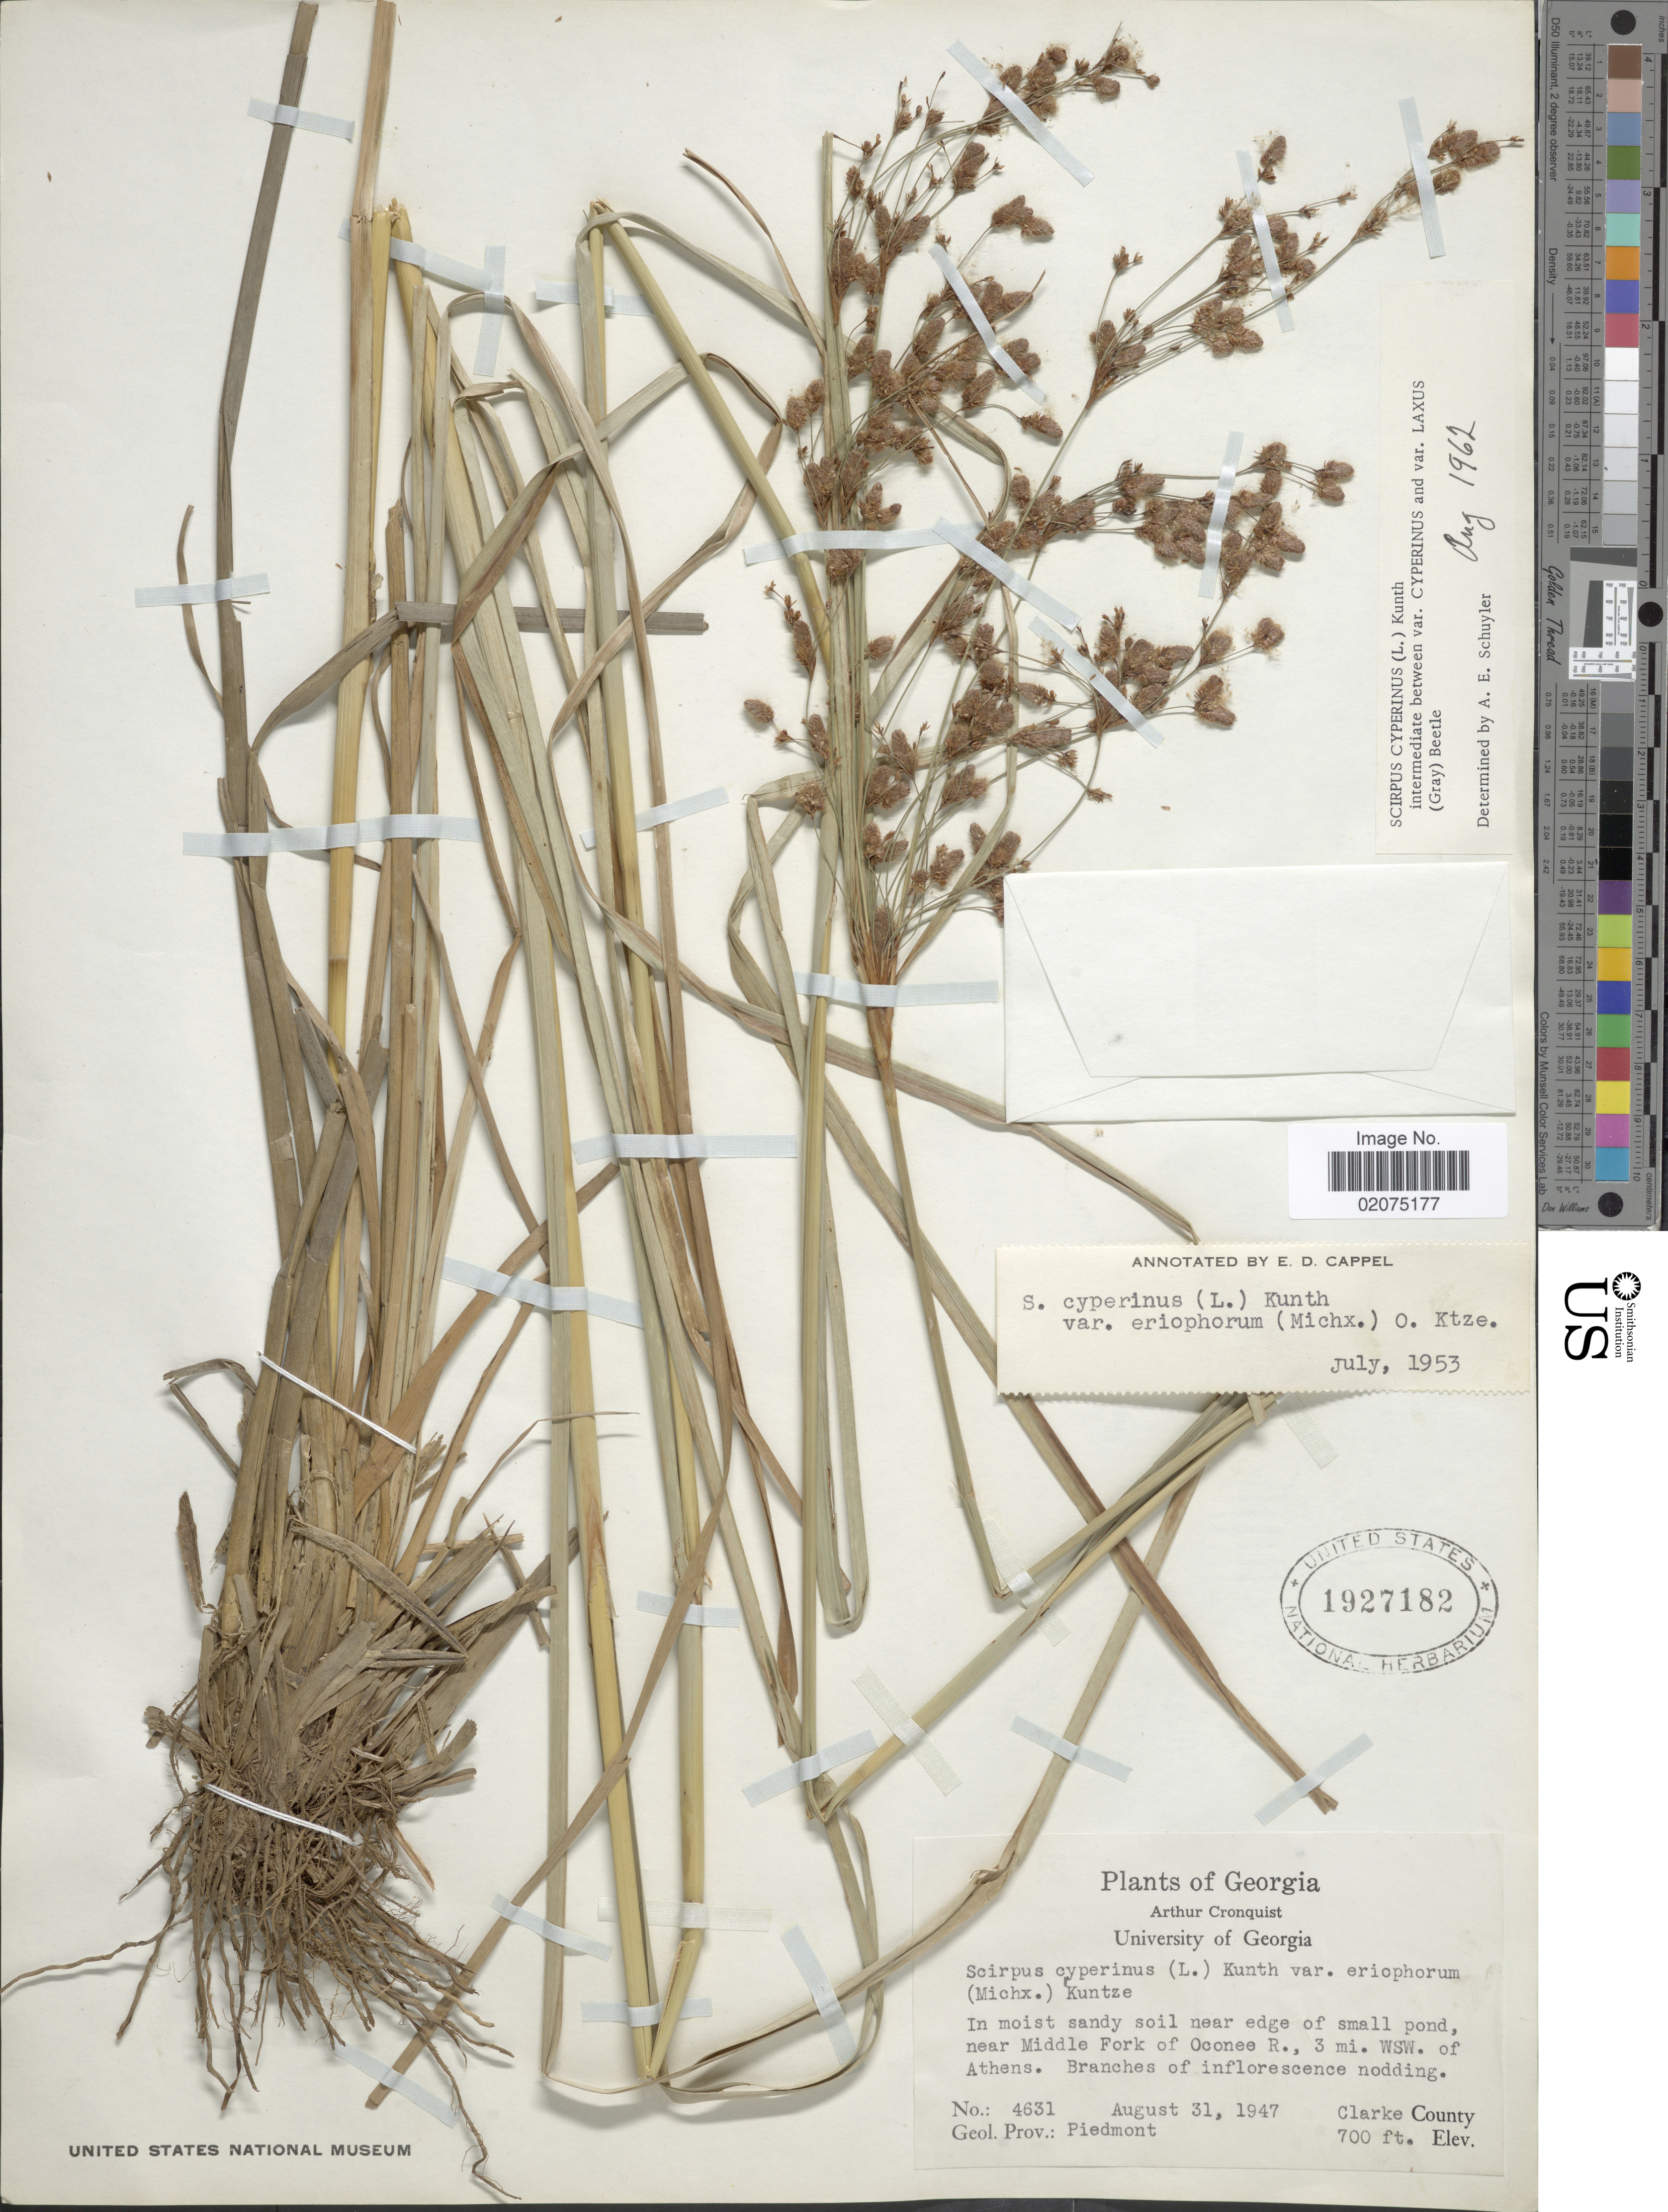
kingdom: Plantae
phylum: Tracheophyta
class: Liliopsida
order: Poales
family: Cyperaceae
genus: Scirpus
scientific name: Scirpus cyperinus (L.) Kunth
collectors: A. J. Cronquist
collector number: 4631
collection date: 1947-08-31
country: United States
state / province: Georgia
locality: Near Middle Fork of Oconee R., 3 mi WSW of Athens, Clarke County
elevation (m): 213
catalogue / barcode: US 1927182